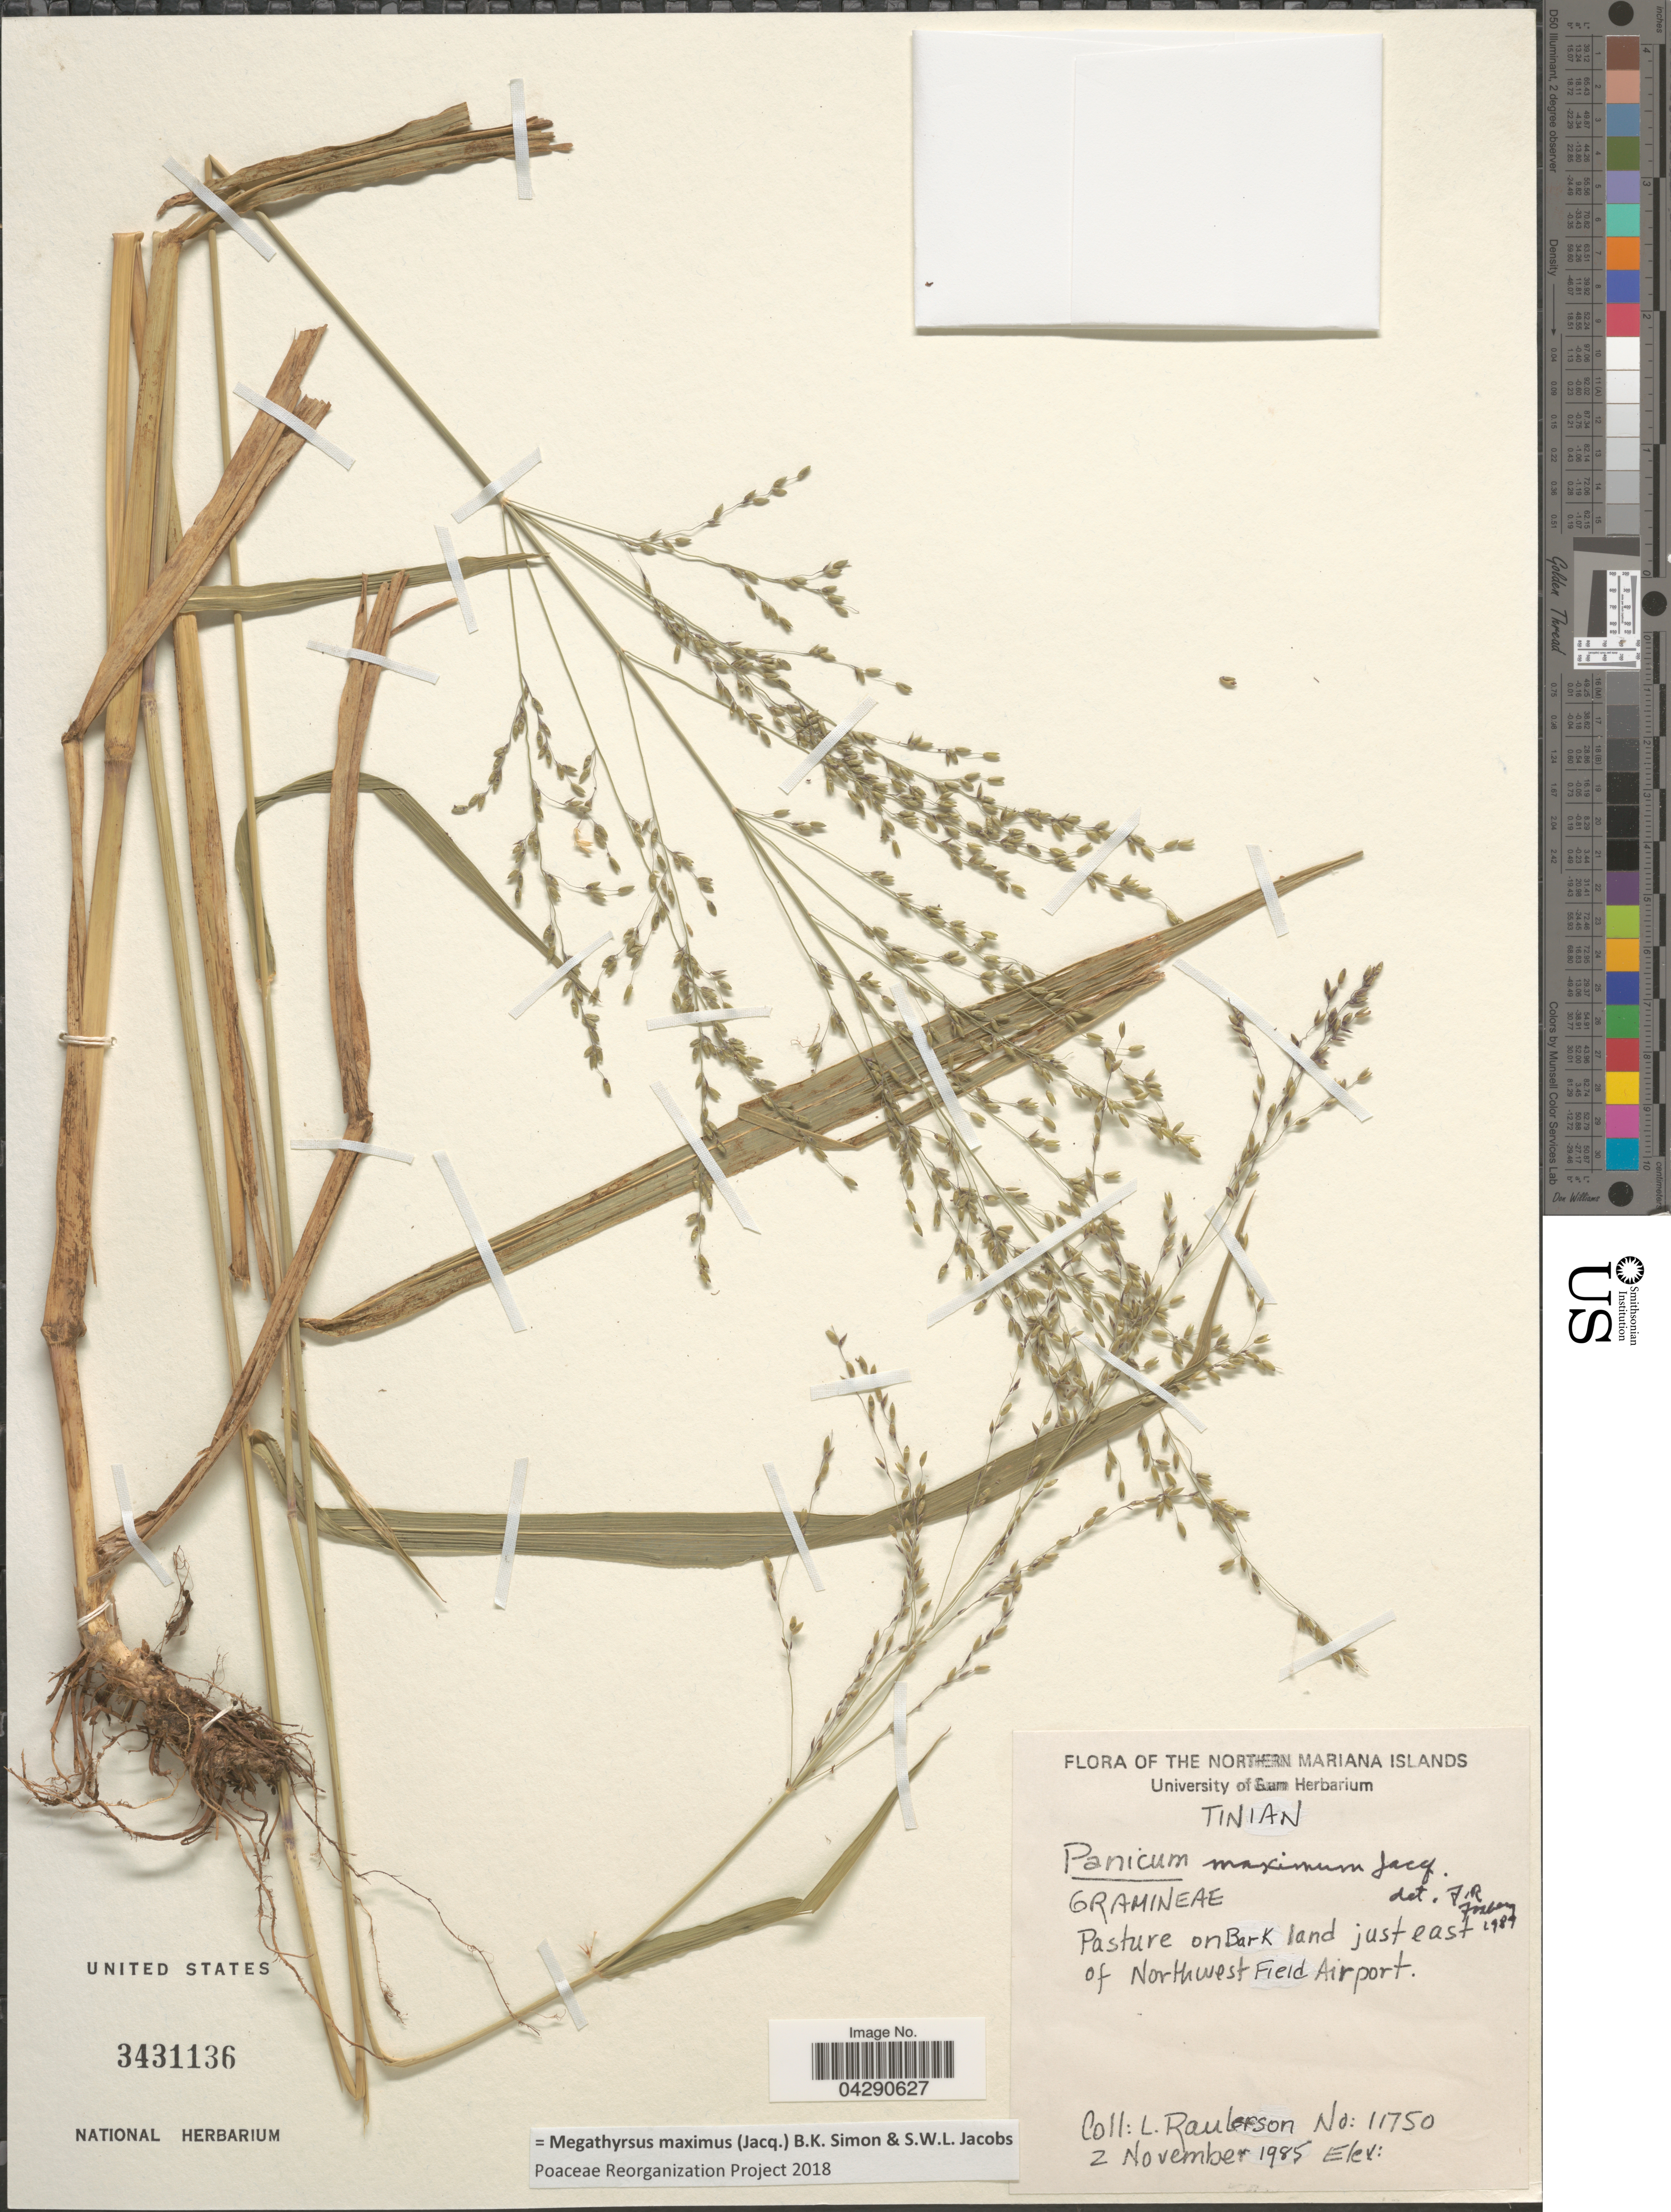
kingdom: Plantae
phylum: Tracheophyta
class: Liliopsida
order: Poales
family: Poaceae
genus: Megathyrsus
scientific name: Megathyrsus maximus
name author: (Jacq.) B.K. Simon & S.W.L. Jacobs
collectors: L. Raulerson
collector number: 11750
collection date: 1985-11-02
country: Northern Mariana Islands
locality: Pasture on Bark land just east of Northwest Field Airport.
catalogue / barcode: US 3431136